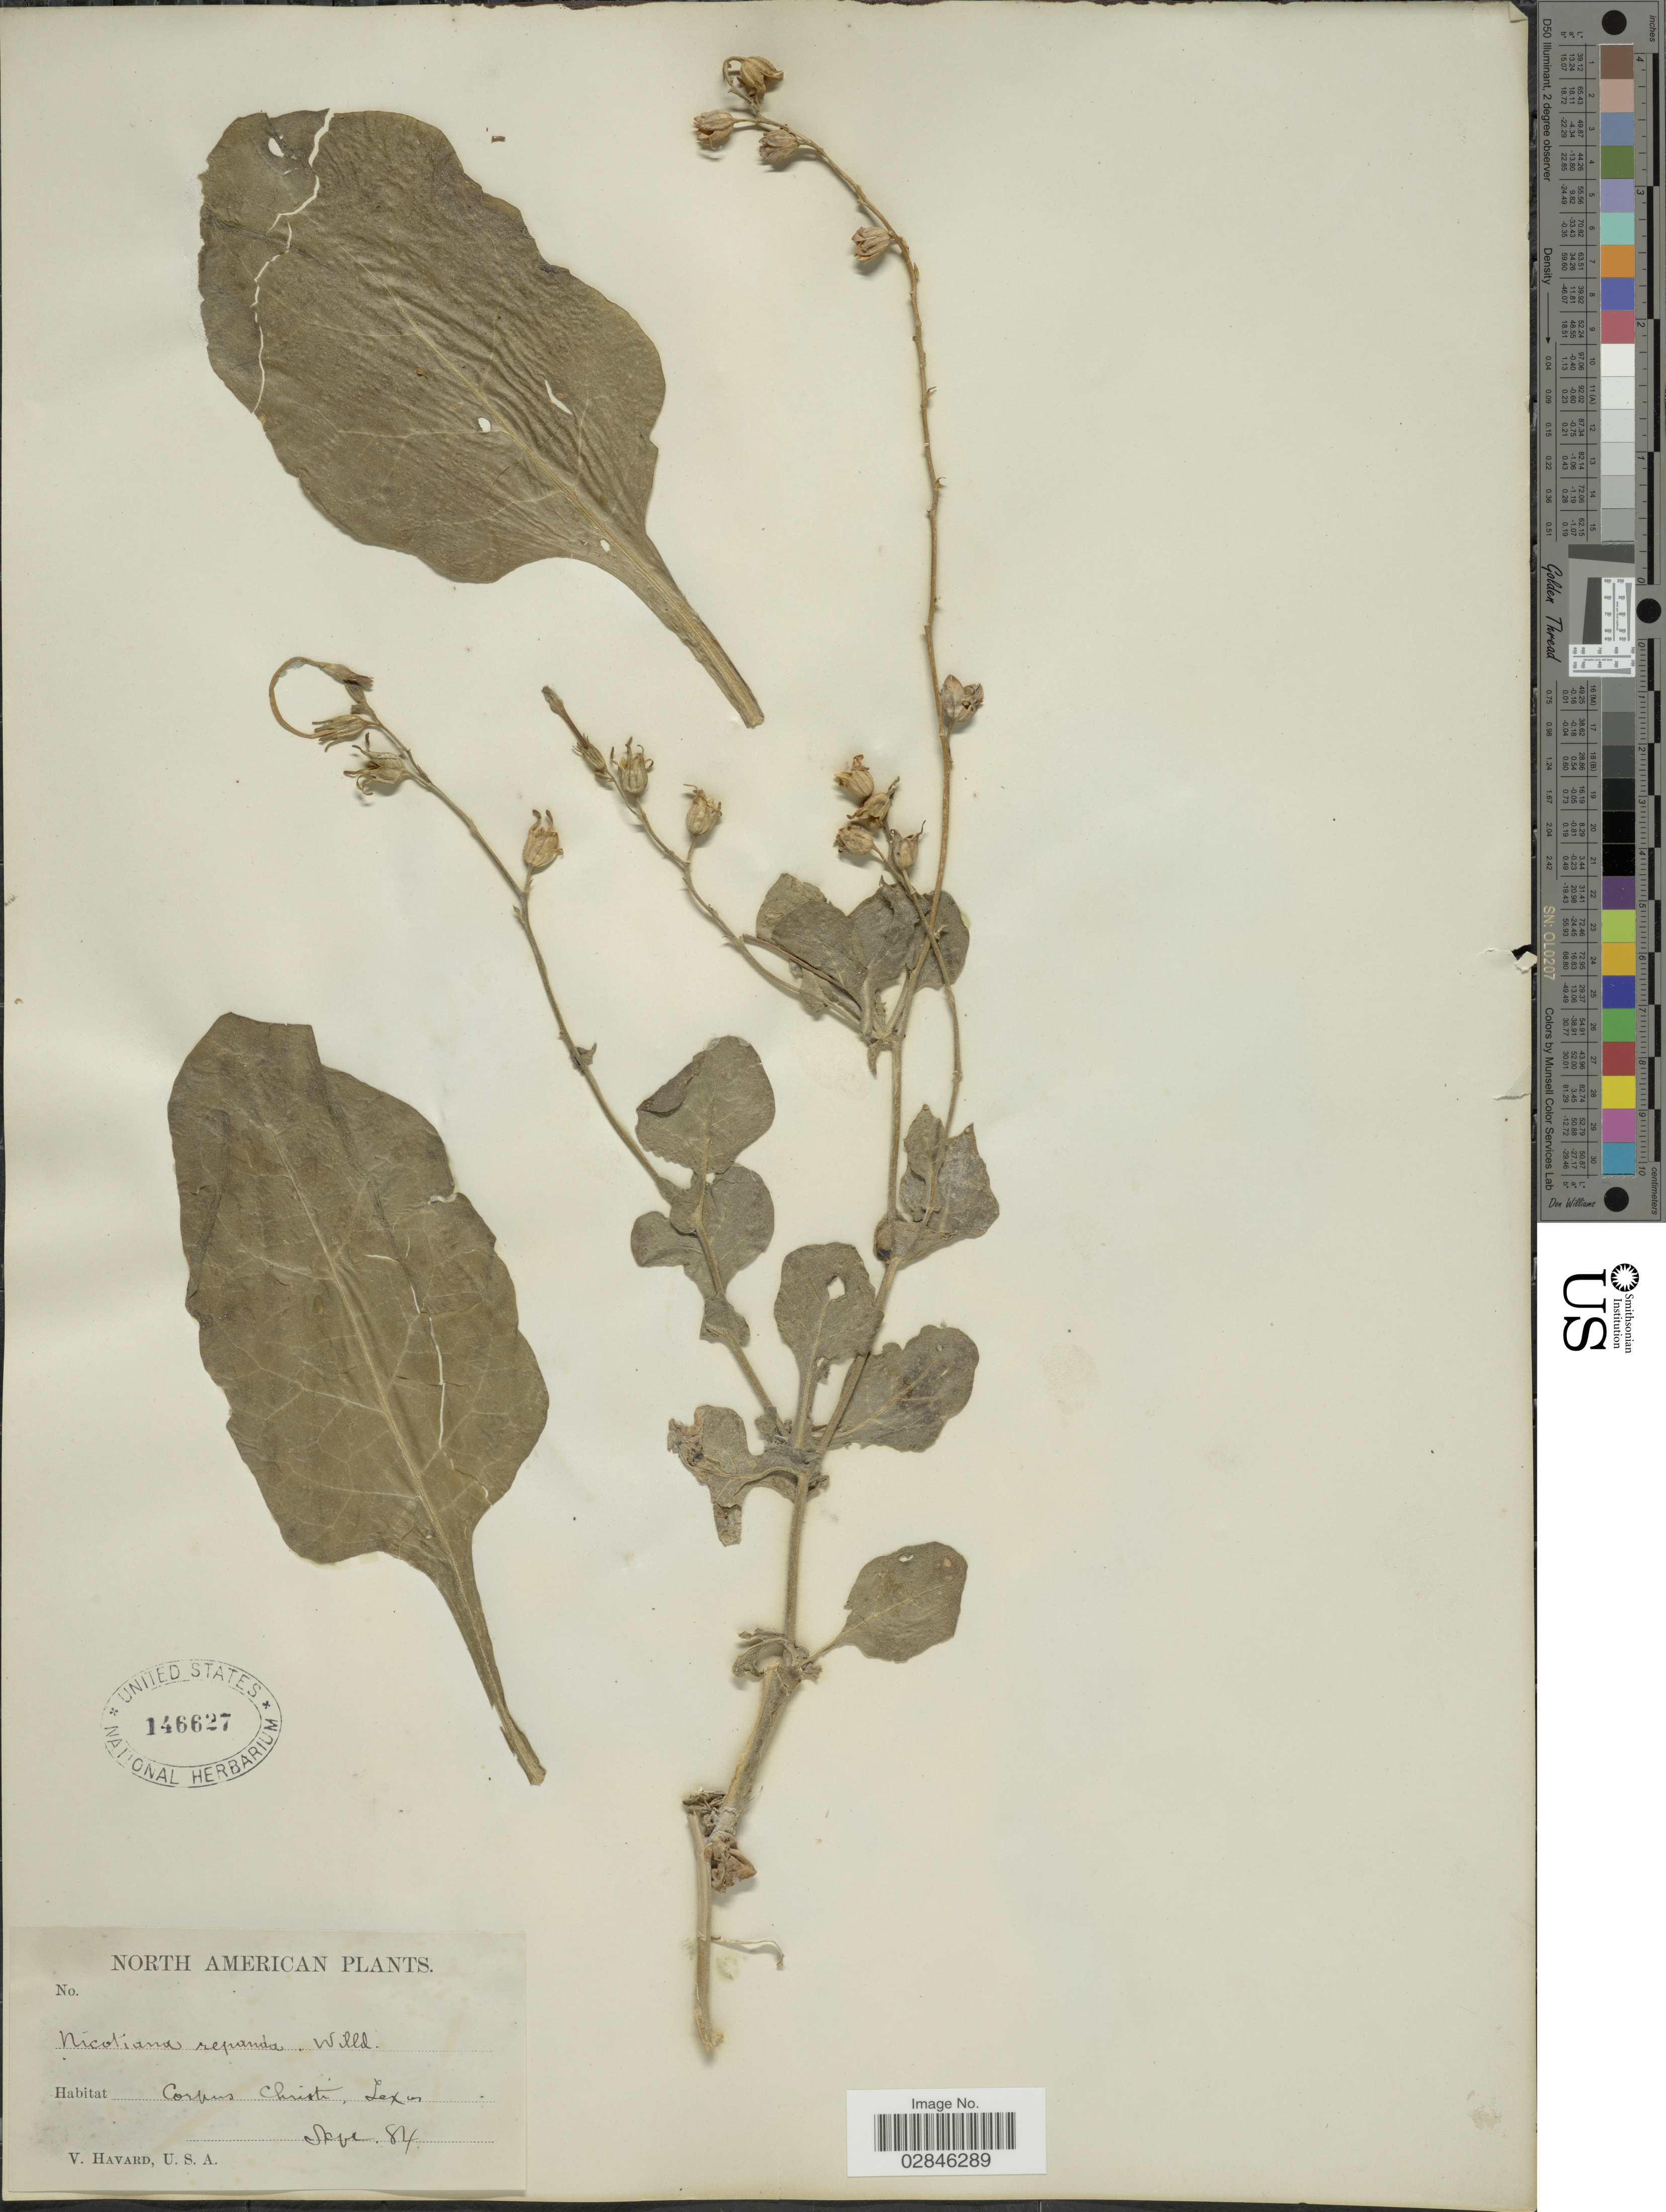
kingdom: Plantae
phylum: Tracheophyta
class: Magnoliopsida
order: Solanales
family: Solanaceae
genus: Nicotiana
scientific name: Nicotiana repanda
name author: Willd. ex Lehm.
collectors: V. Havard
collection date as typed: Transcribed d/m/y: /9/84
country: United States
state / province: Texas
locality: Corpus Christi.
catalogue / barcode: US 146627